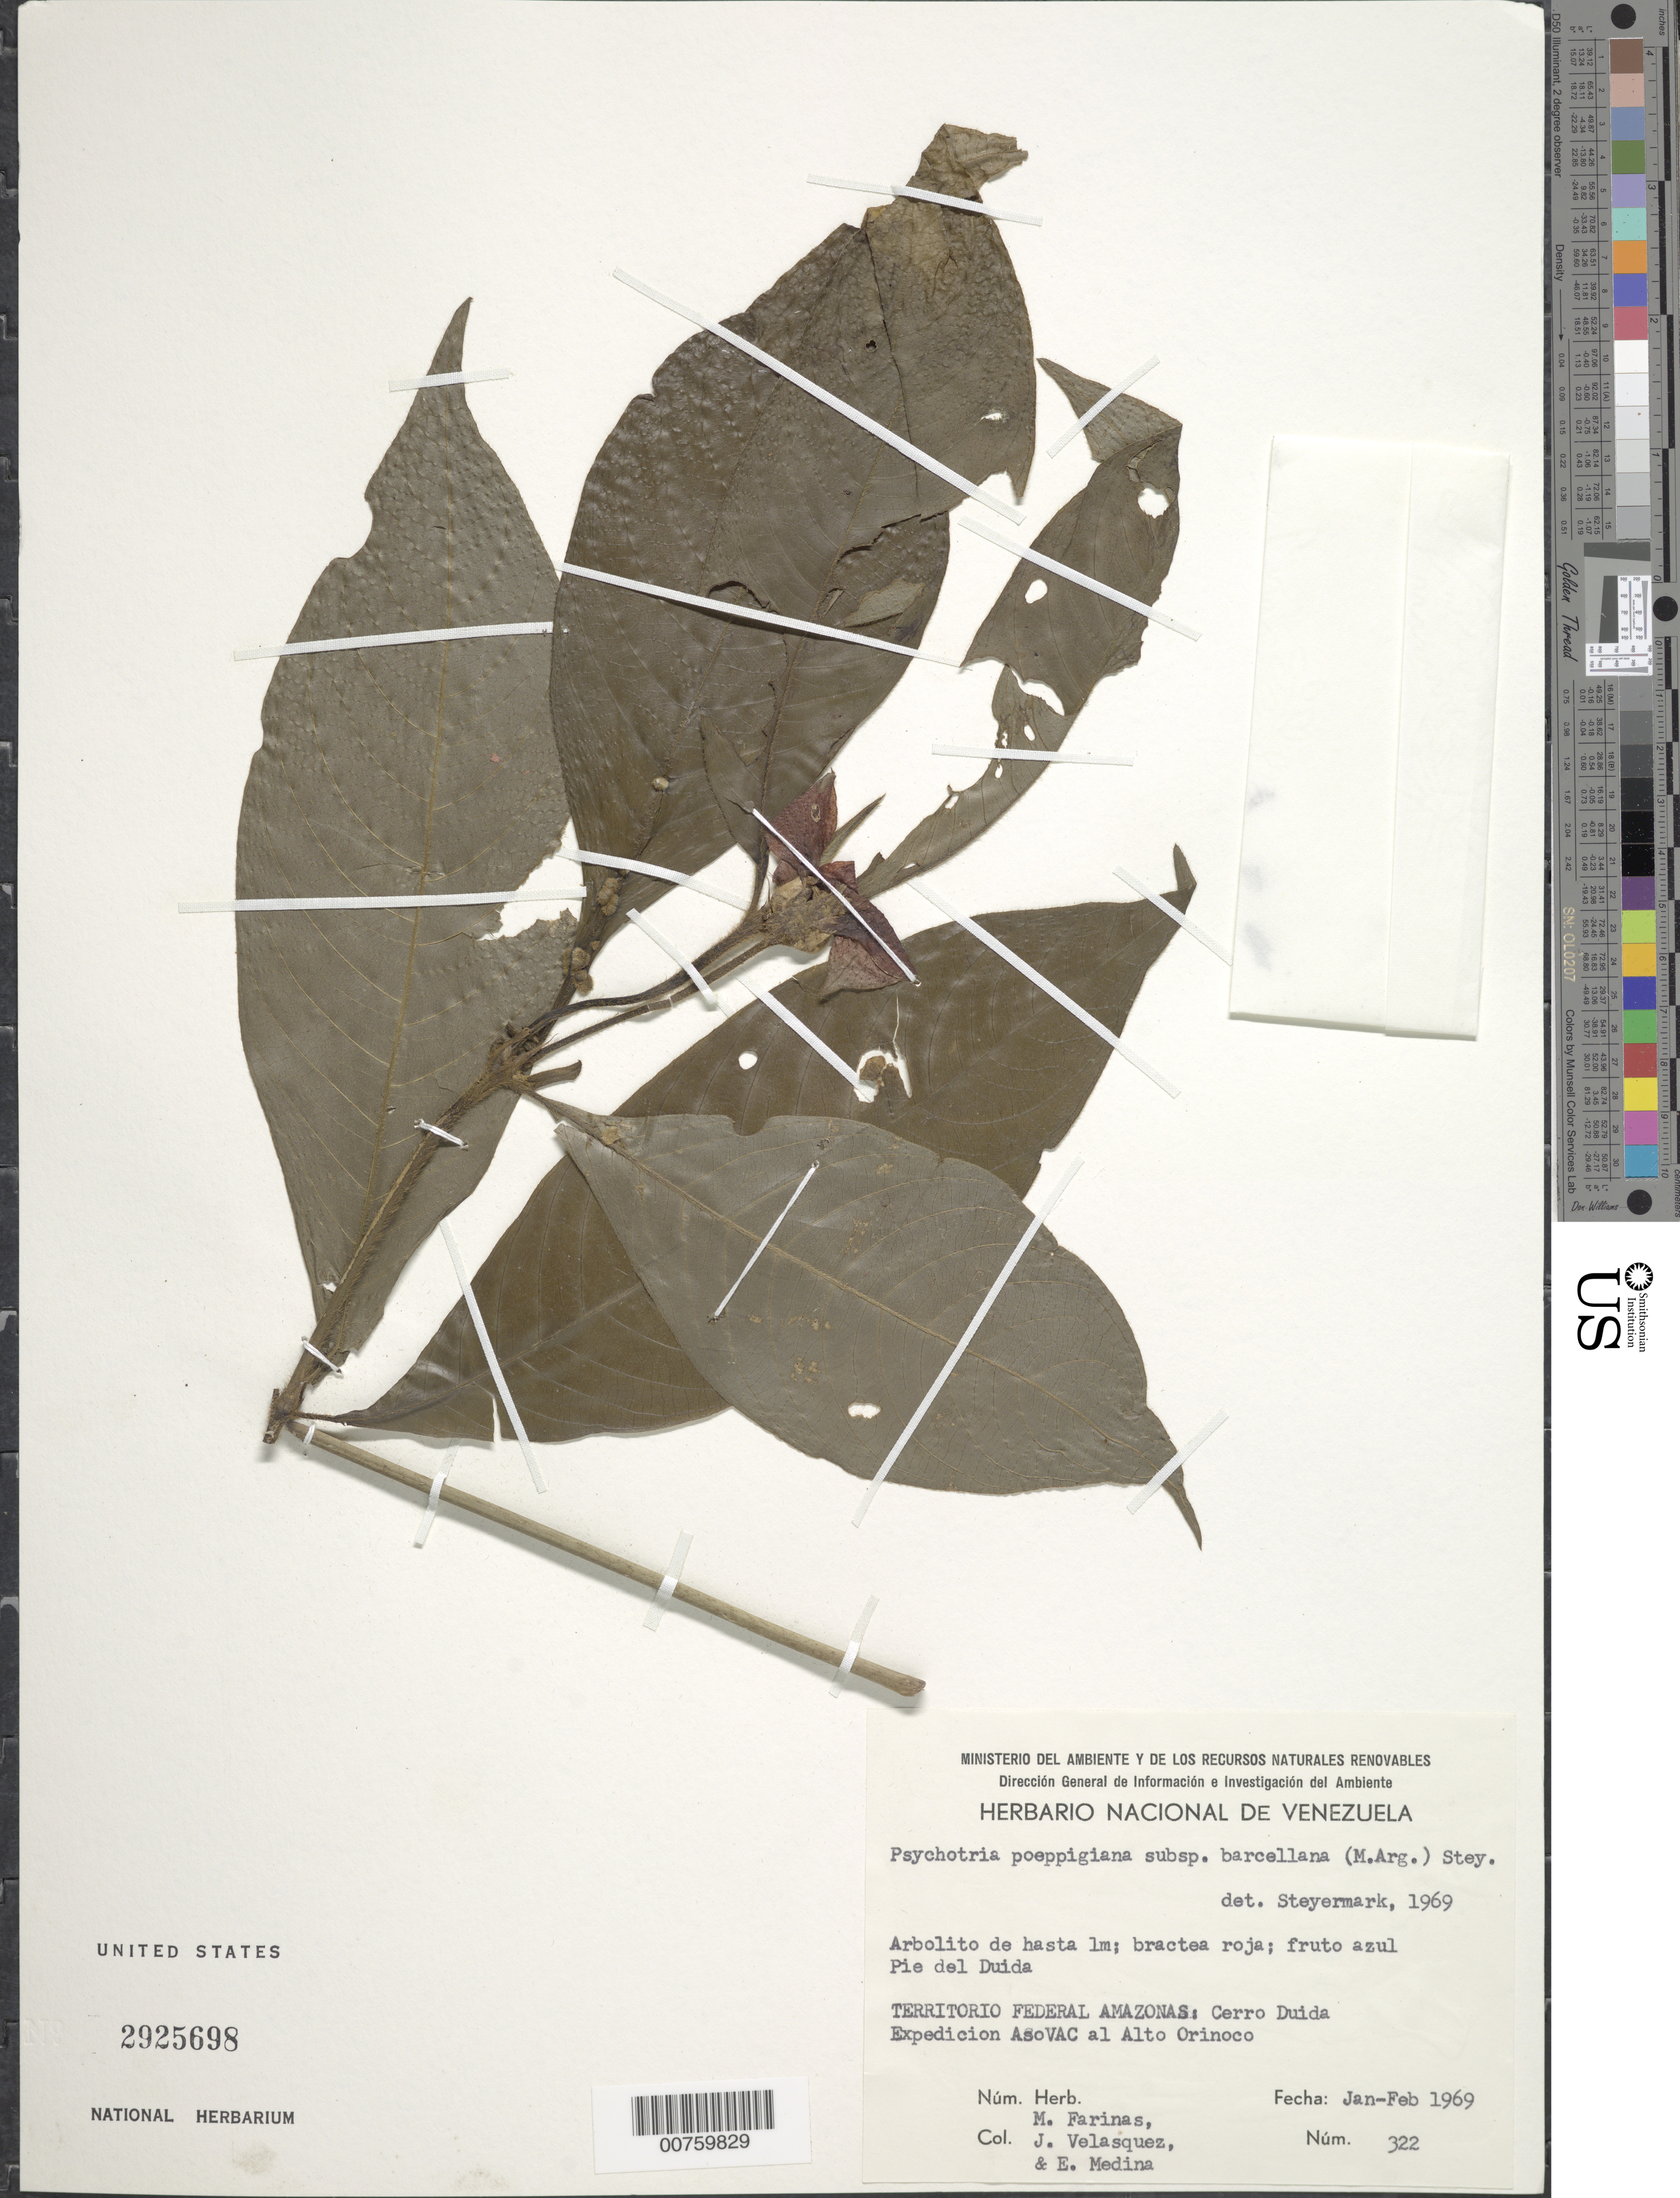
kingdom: Plantae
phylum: Tracheophyta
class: Magnoliopsida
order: Gentianales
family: Rubiaceae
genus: Psychotria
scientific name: Psychotria poeppigiana subsp. barcellana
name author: (Müll. Arg.) Steyerm.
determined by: Steyermark, Julian A., (VEN)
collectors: M. Fariñas, J. Velasquez & E. Medina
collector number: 322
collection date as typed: Jan-69 to Feb-69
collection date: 1969-01/1969-02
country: Venezuela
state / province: Amazonas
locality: Cerro Duida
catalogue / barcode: US 2925698